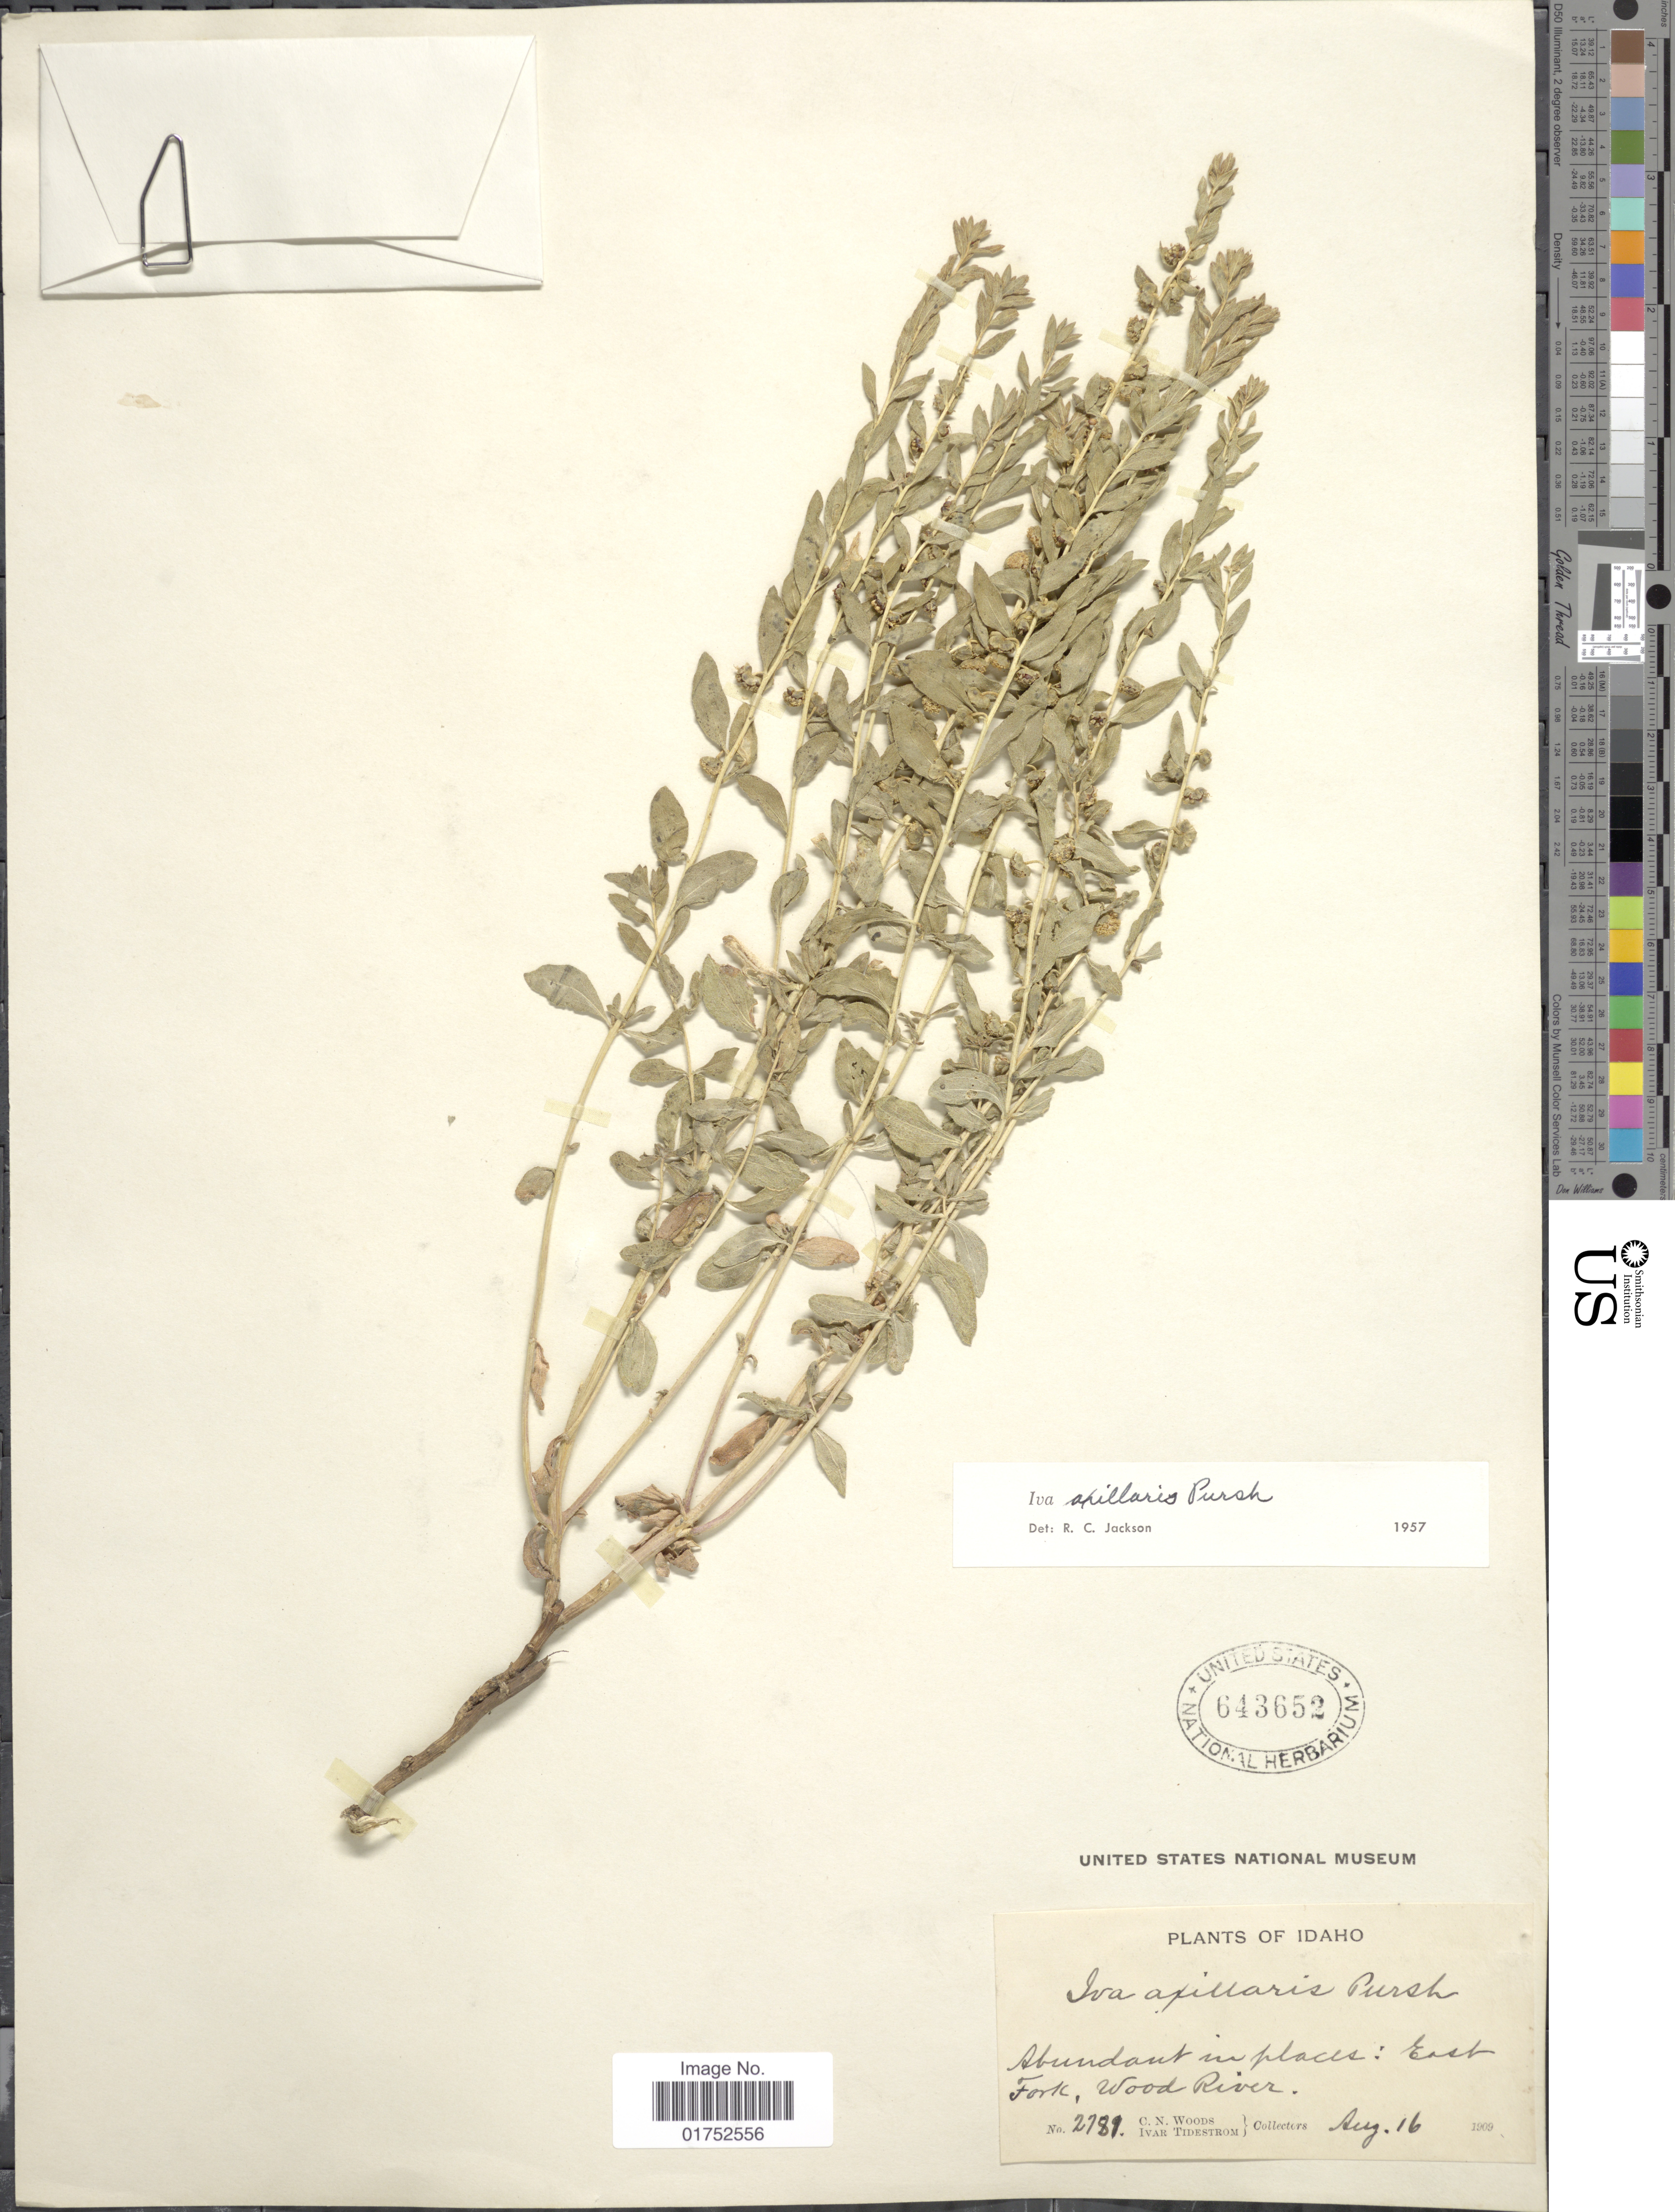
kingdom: Plantae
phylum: Tracheophyta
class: Magnoliopsida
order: Asterales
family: Asteraceae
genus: Iva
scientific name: Iva axillaris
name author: Pursh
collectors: C. Woods & I. F. Tidestrom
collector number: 2789*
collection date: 1909-08-16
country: United States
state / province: Idaho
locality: East Fork, Wood River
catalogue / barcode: US 643652